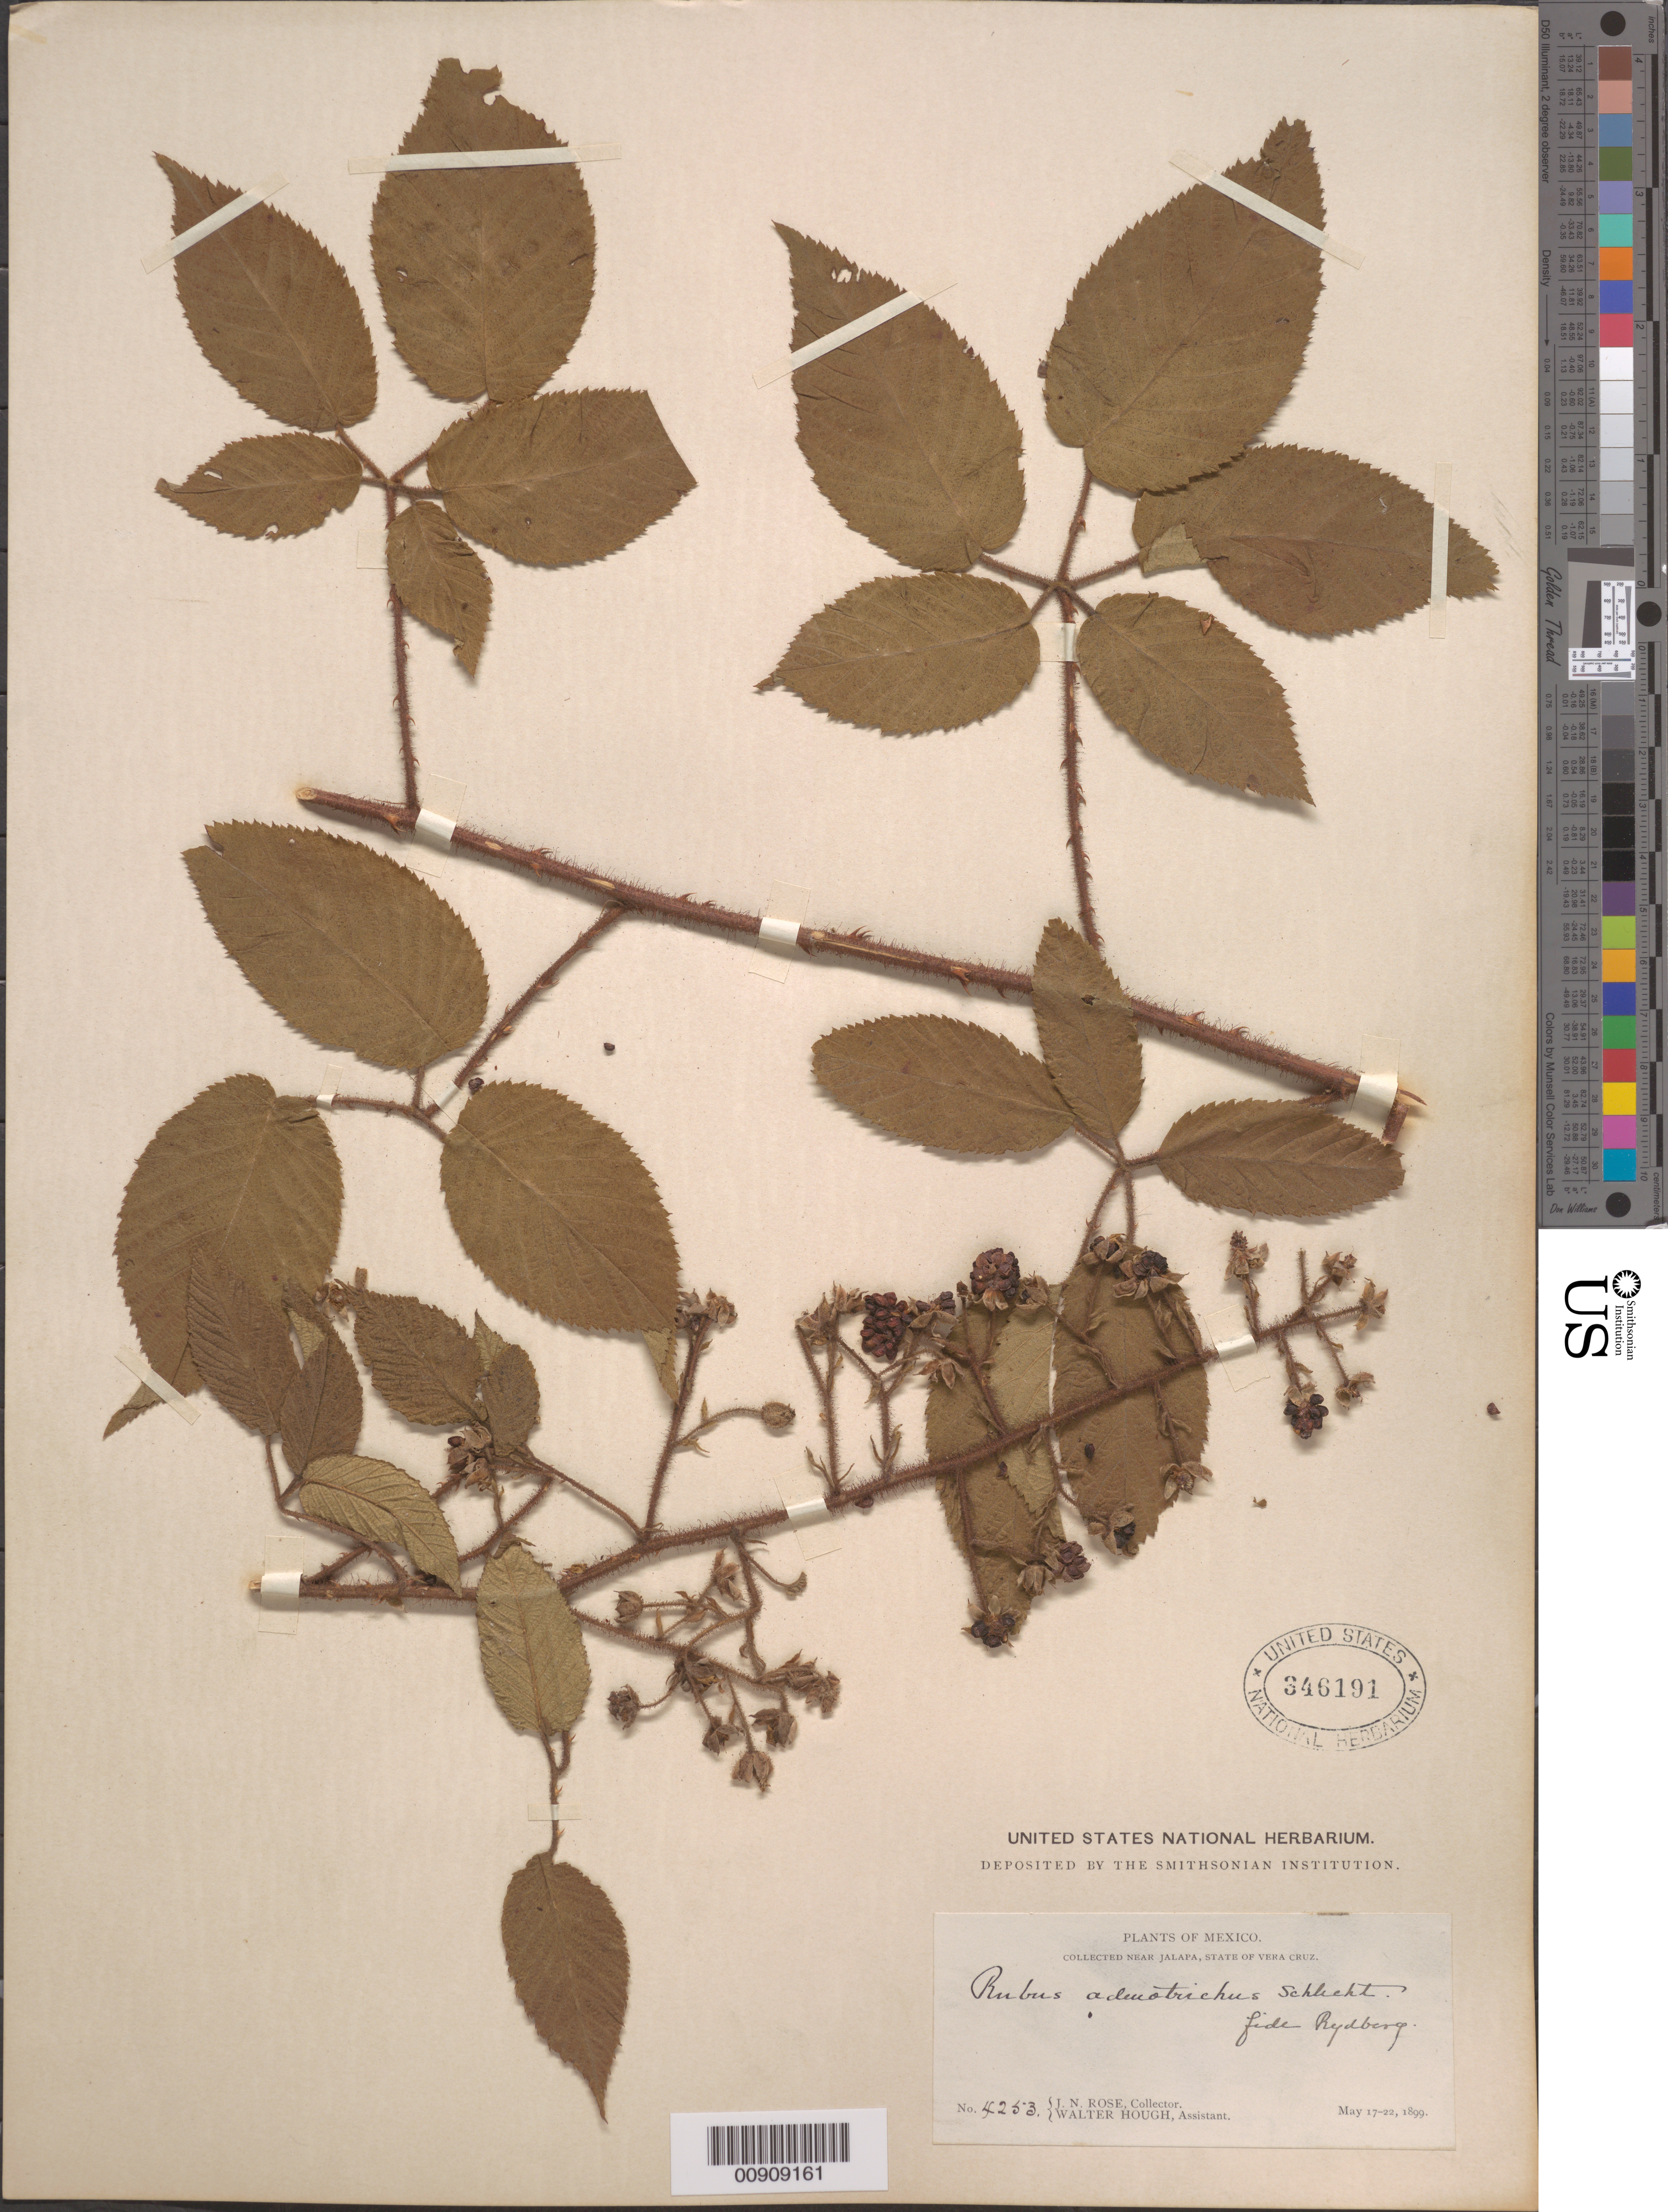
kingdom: Plantae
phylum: Tracheophyta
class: Magnoliopsida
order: Rosales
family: Rosaceae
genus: Rubus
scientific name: Rubus adenotrichos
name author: Schltdl.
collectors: J. N. Rose & W. Hough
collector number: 4253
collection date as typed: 17 May 1899 to 22 May 1899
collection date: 1899-05-17/1899-05-22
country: Mexico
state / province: Veracruz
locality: Near Jalapa, State of Veracruz.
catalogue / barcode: US 346191